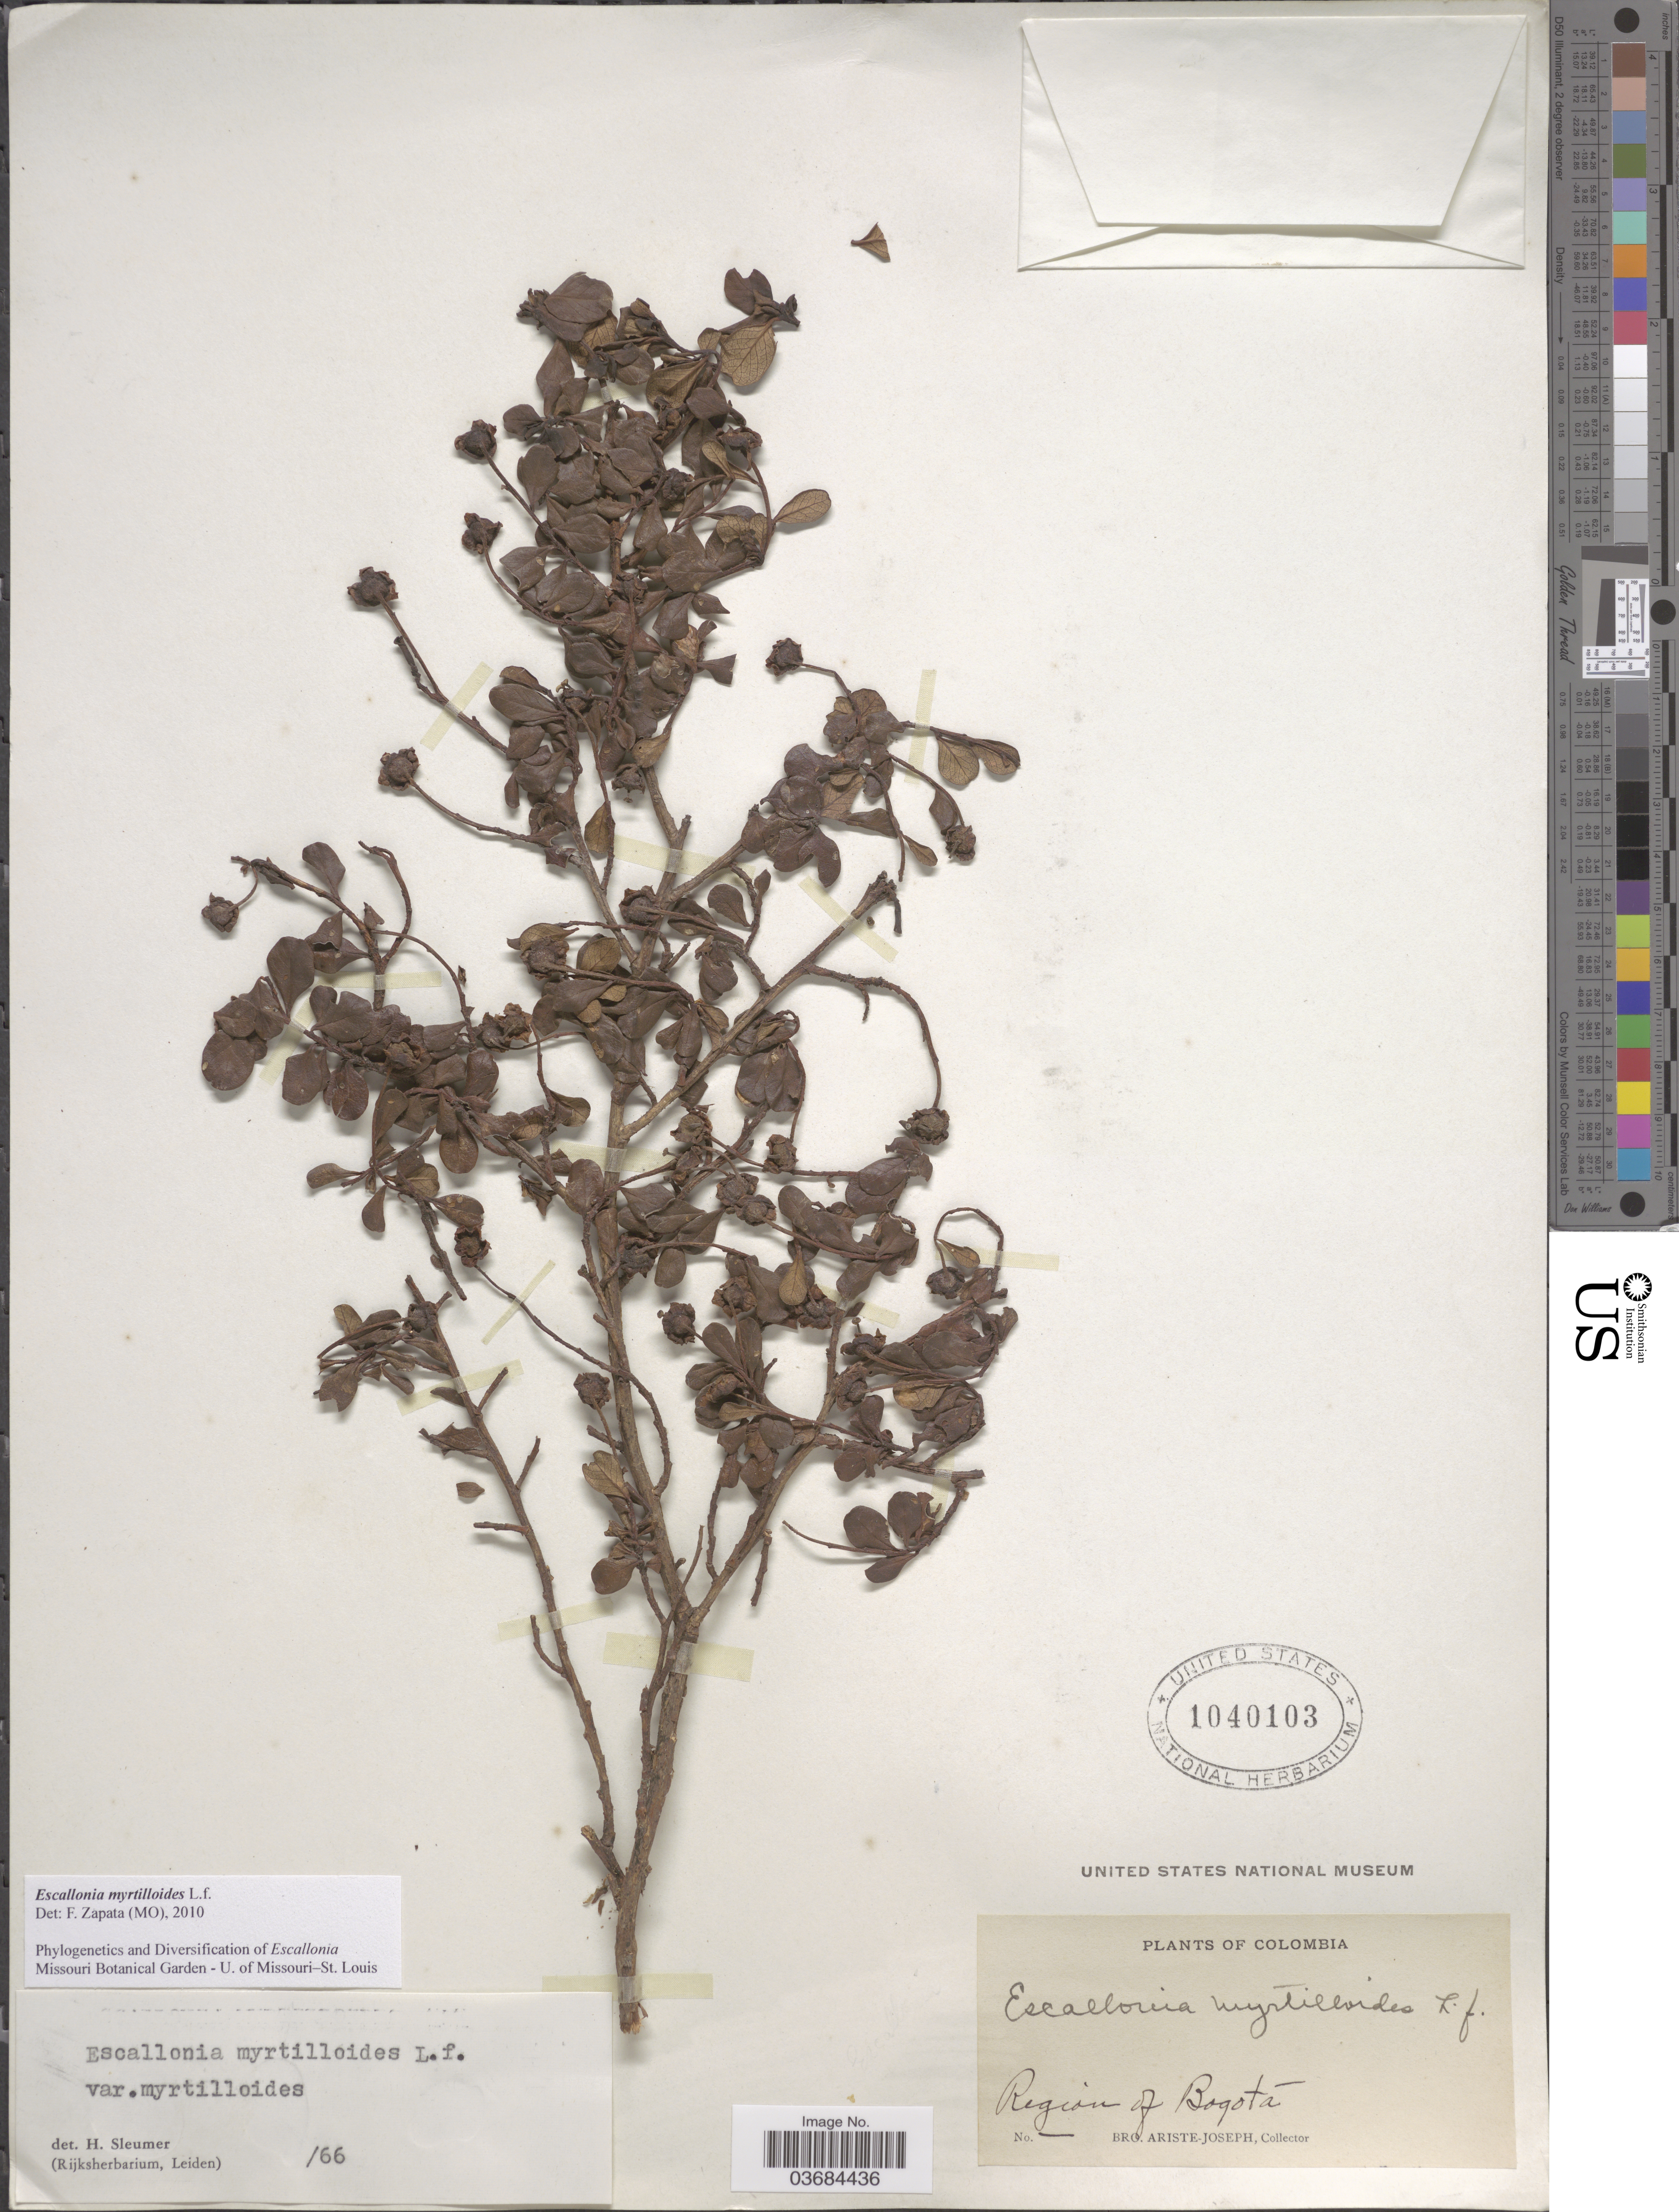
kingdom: Plantae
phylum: Tracheophyta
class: Magnoliopsida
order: Escalloniales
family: Escalloniaceae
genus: Escallonia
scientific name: Escallonia myrtilloides var. myrtilloides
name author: L. f.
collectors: Bro. Ariste-Joseph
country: Colombia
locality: Region of Bogotá.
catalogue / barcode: US 1040103